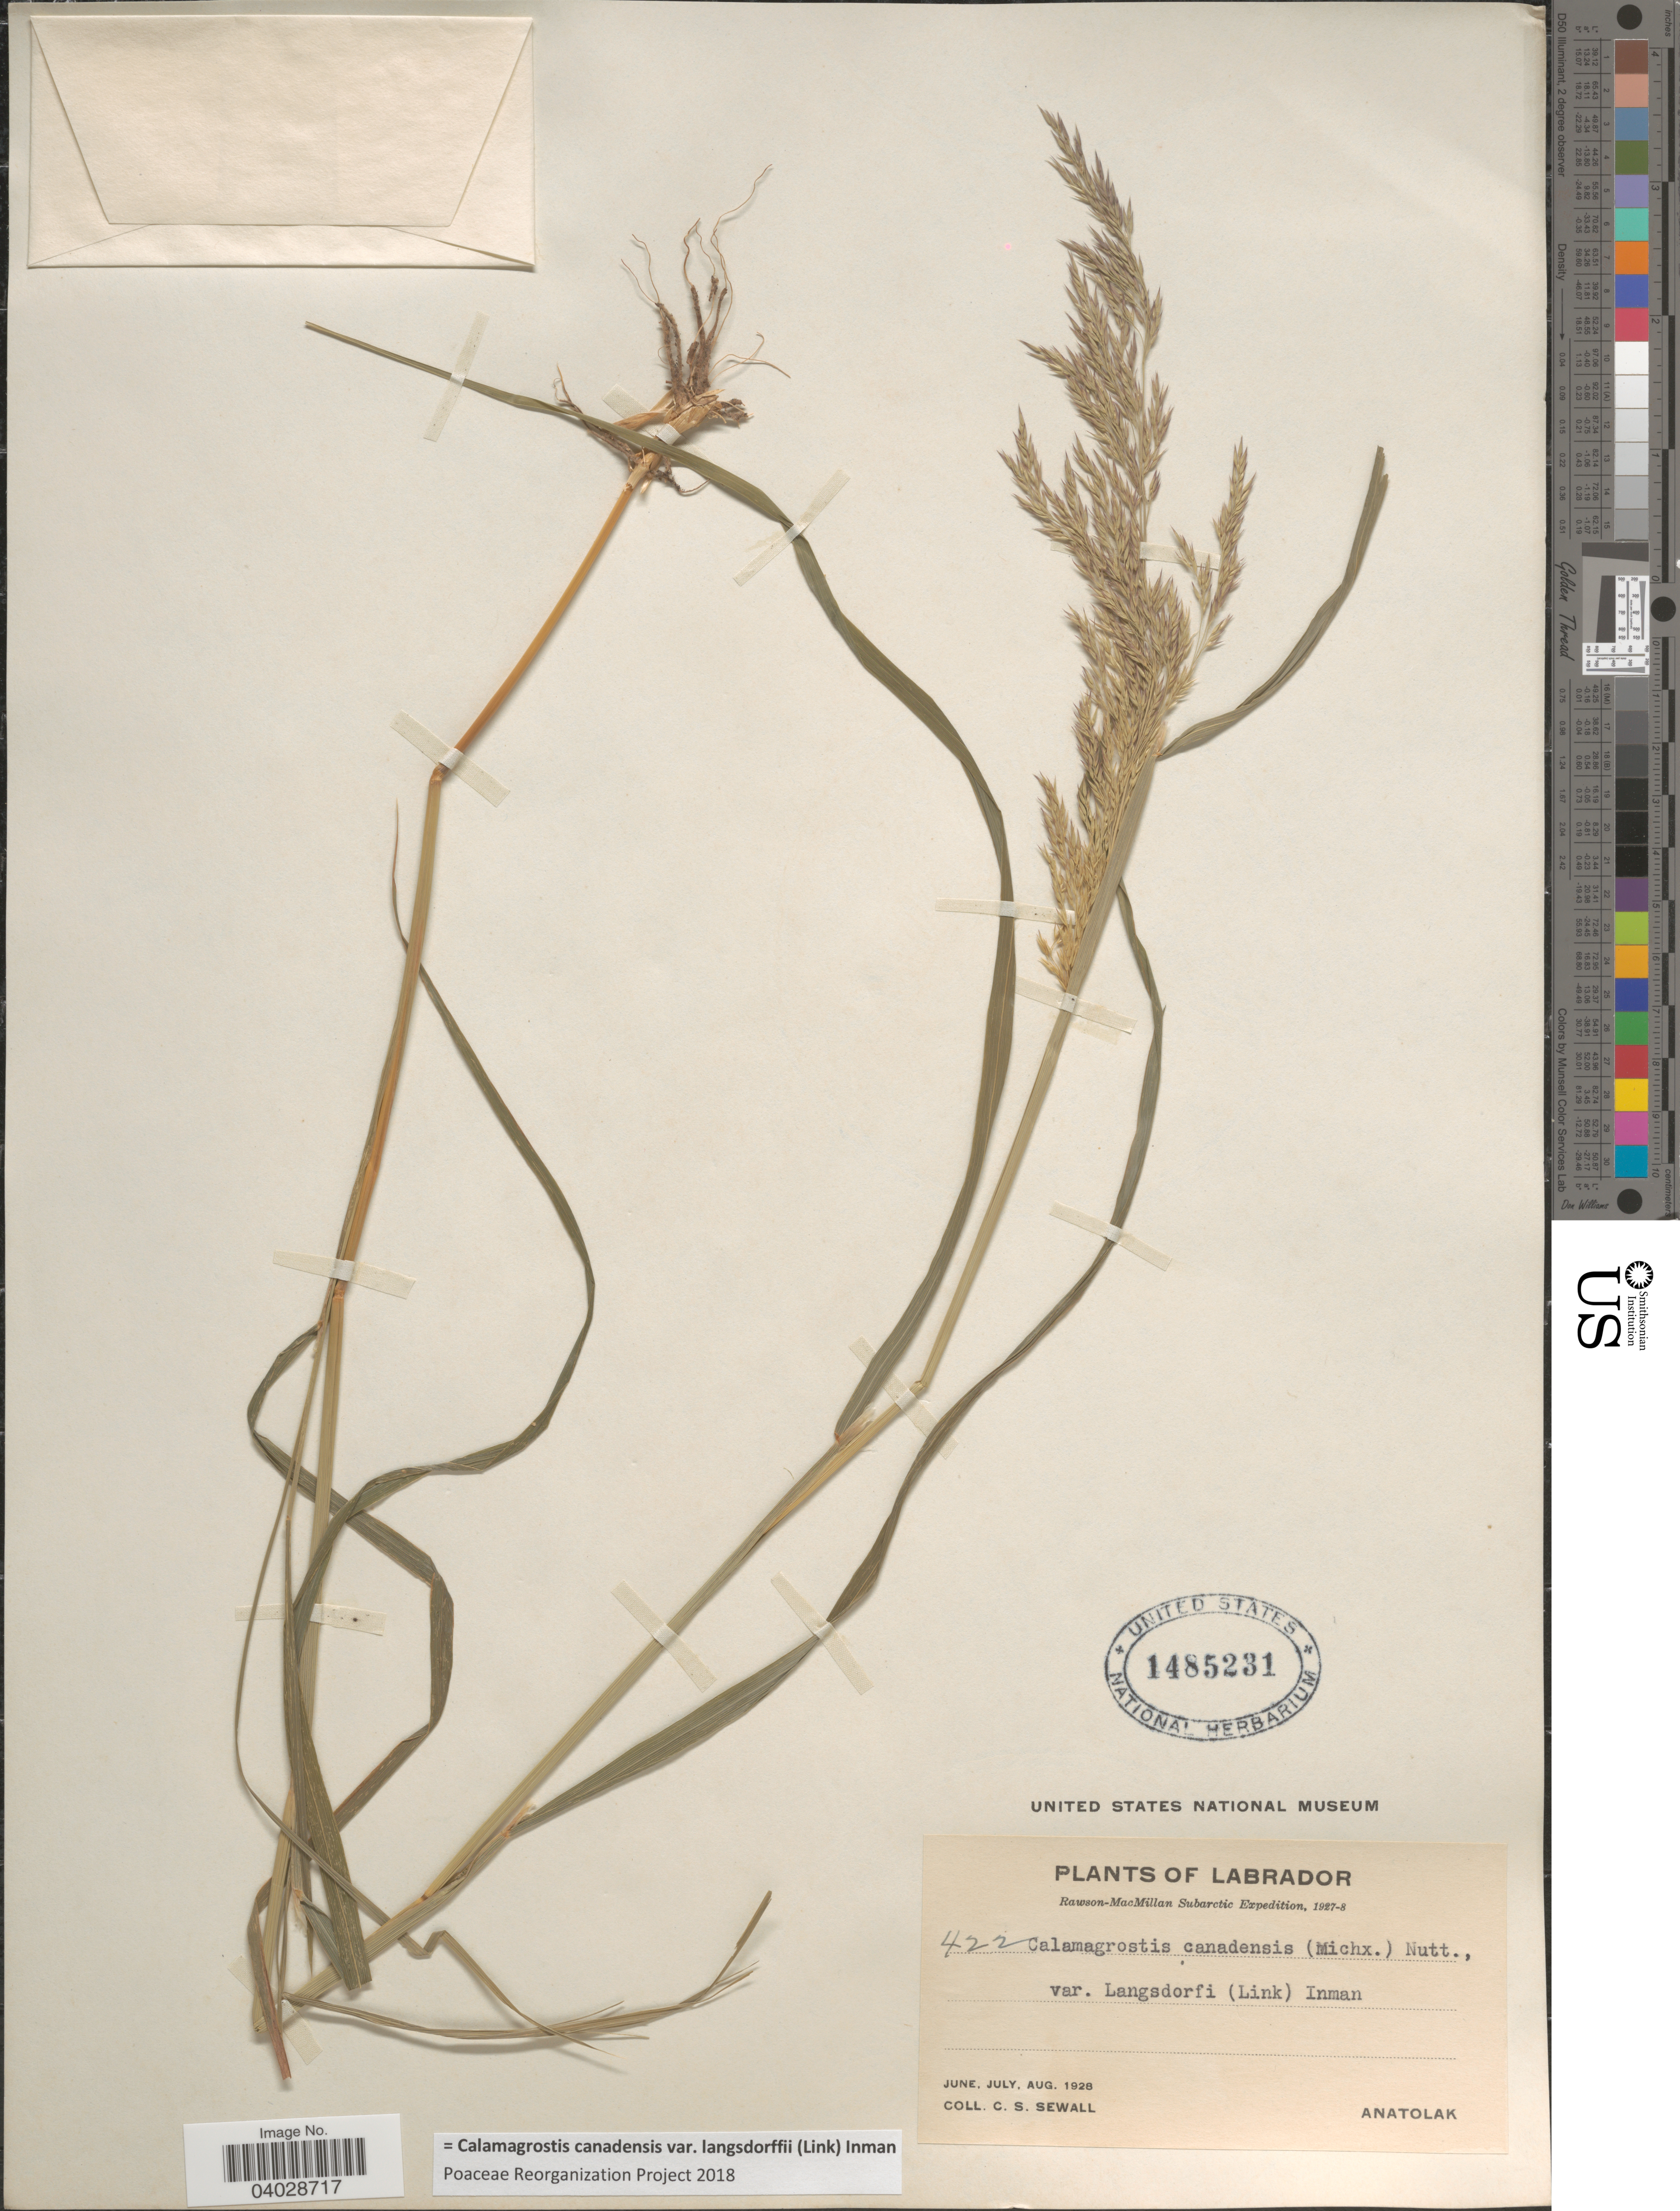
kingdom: Plantae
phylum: Tracheophyta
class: Liliopsida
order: Poales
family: Poaceae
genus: Calamagrostis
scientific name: Calamagrostis canadensis var. langsdorffii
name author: (Link) Inman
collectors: C. Sewall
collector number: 422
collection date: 1928-06/1928-08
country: Canada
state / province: Newfoundland and Labrador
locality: Labrador. Anatolak.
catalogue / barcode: US 1485231